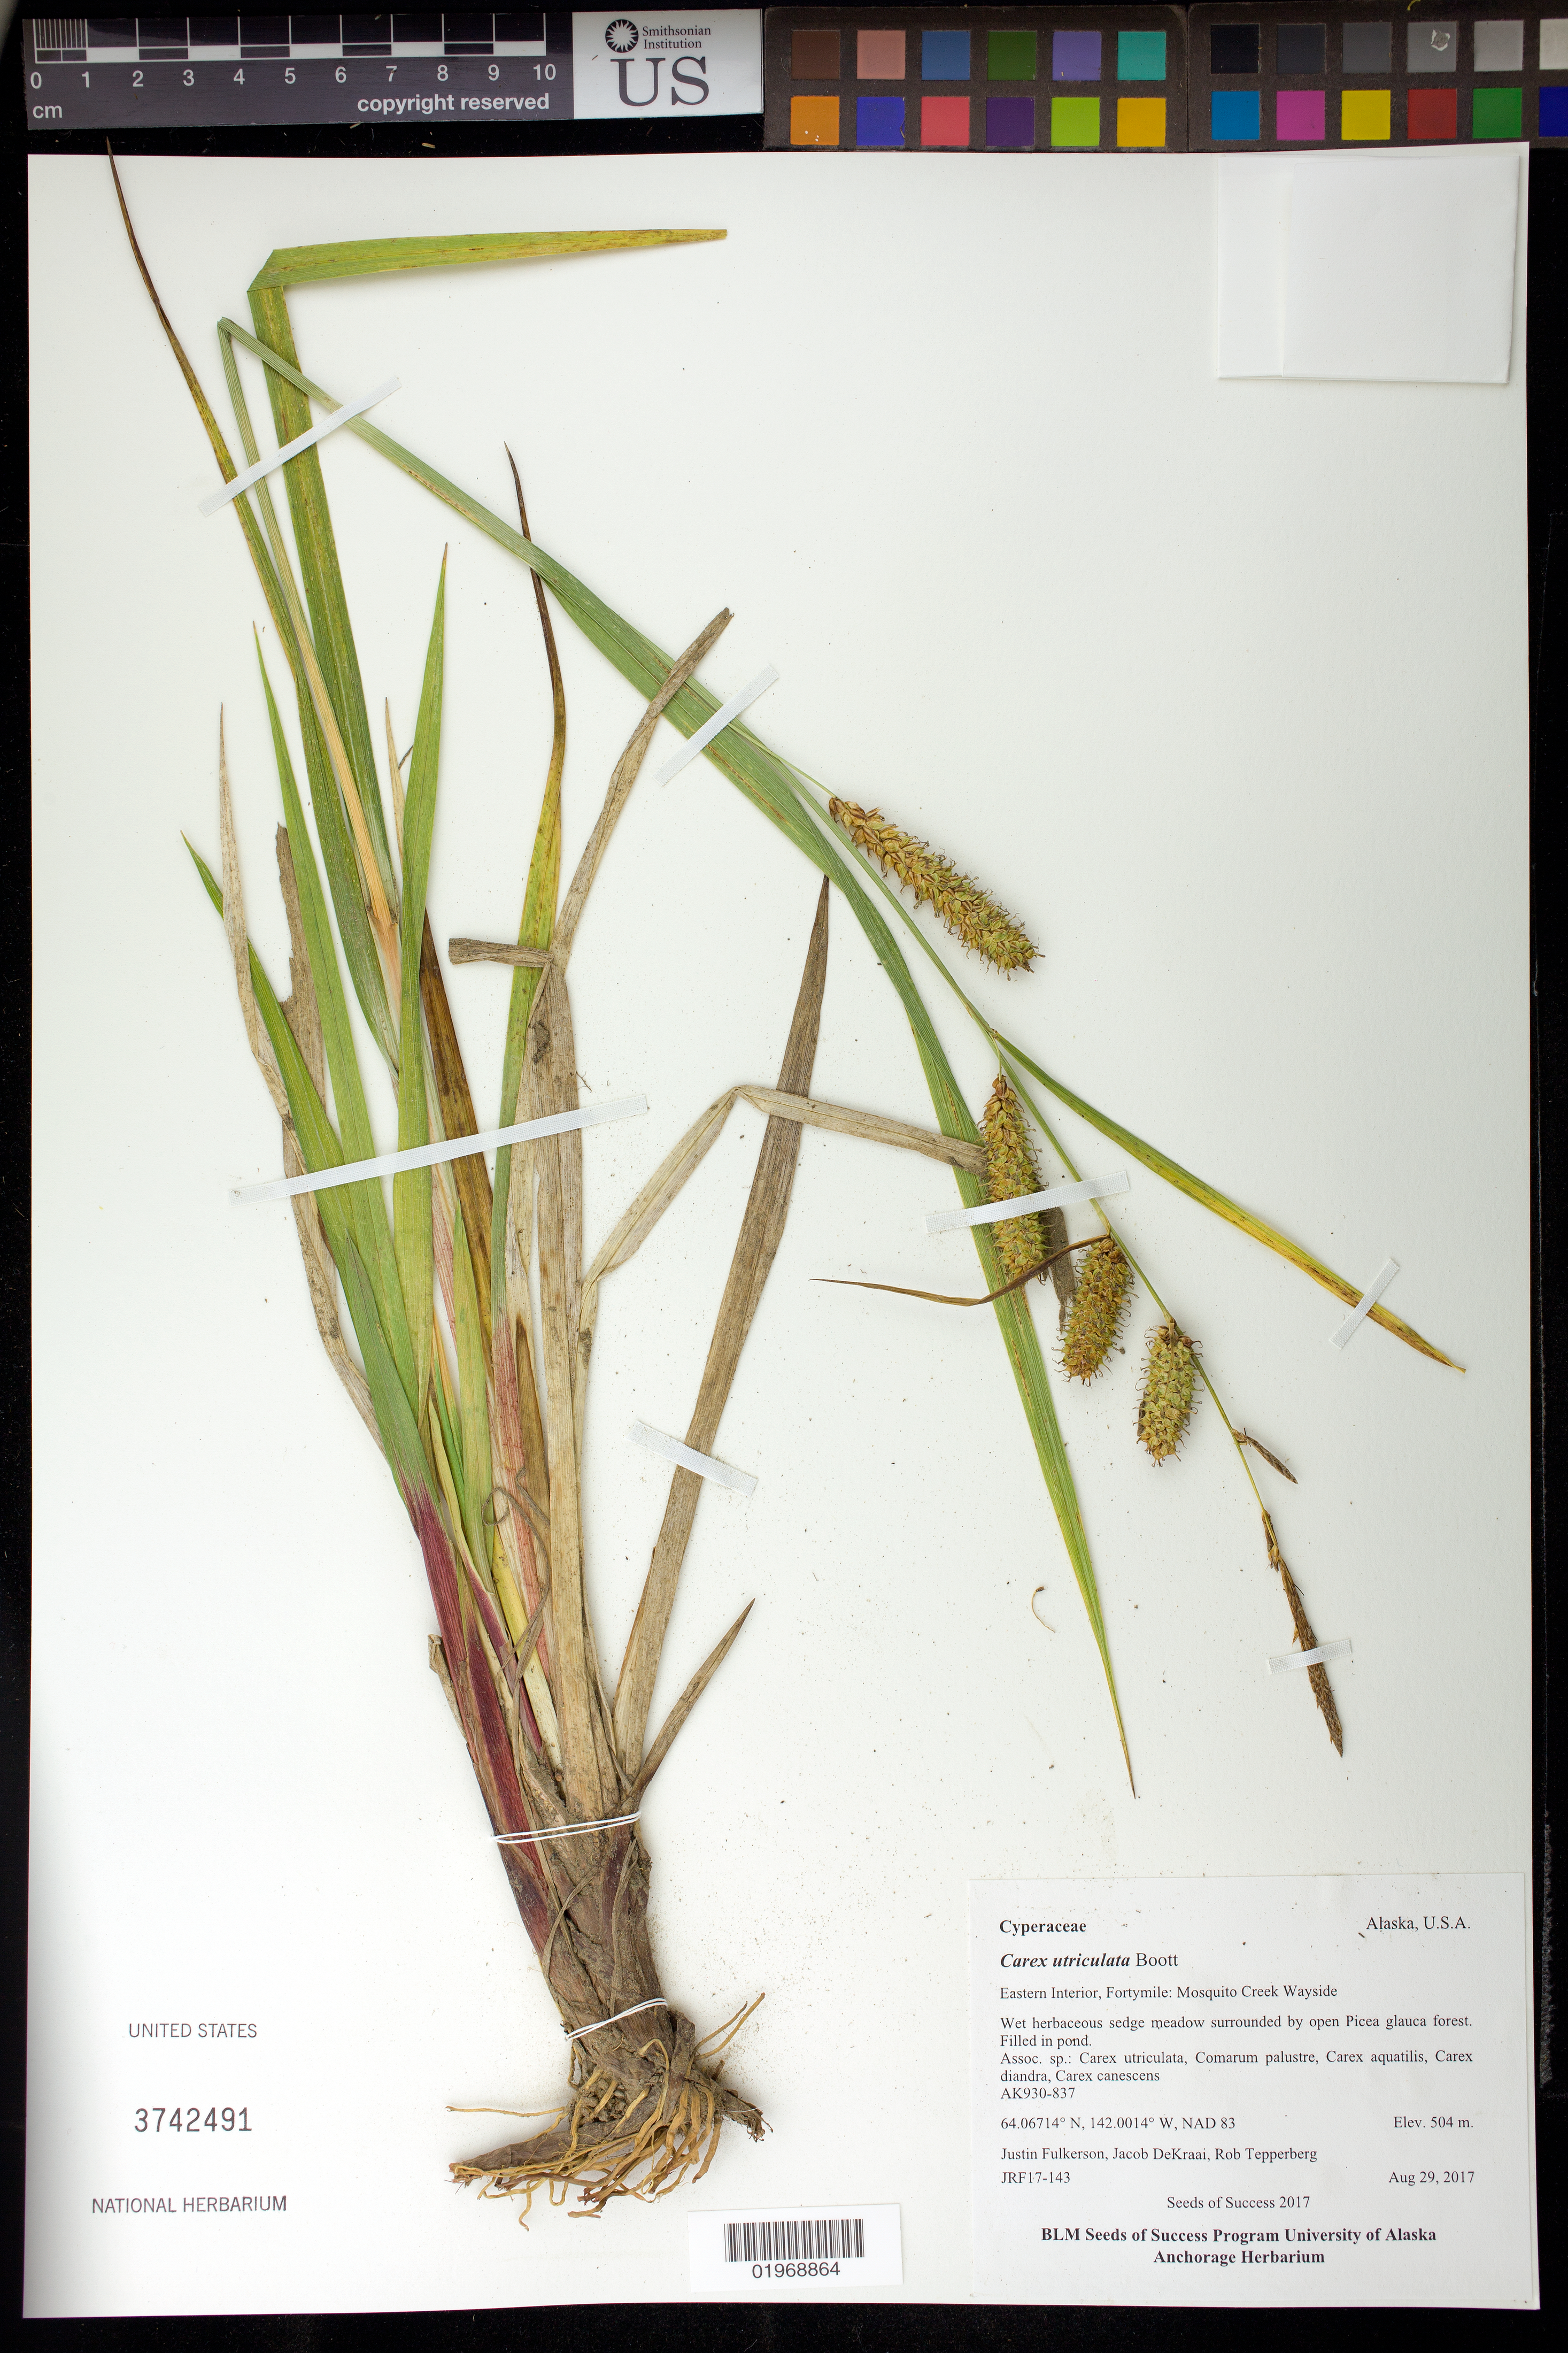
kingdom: Plantae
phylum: Tracheophyta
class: Liliopsida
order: Poales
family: Cyperaceae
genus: Carex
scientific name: Carex utriculata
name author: Boott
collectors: J. Fulkerson, J. DeKraai & R. Tepperberg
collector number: JRF17-143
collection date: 2017-08-29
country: United States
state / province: Alaska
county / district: Southeast Fairbanks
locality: Eastern Interior, Forty-Mile, Mosquito Creek Wayside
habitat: Wet herbaceous sedge meadow surrounded by open Picea glauca forest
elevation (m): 504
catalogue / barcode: US 3742491